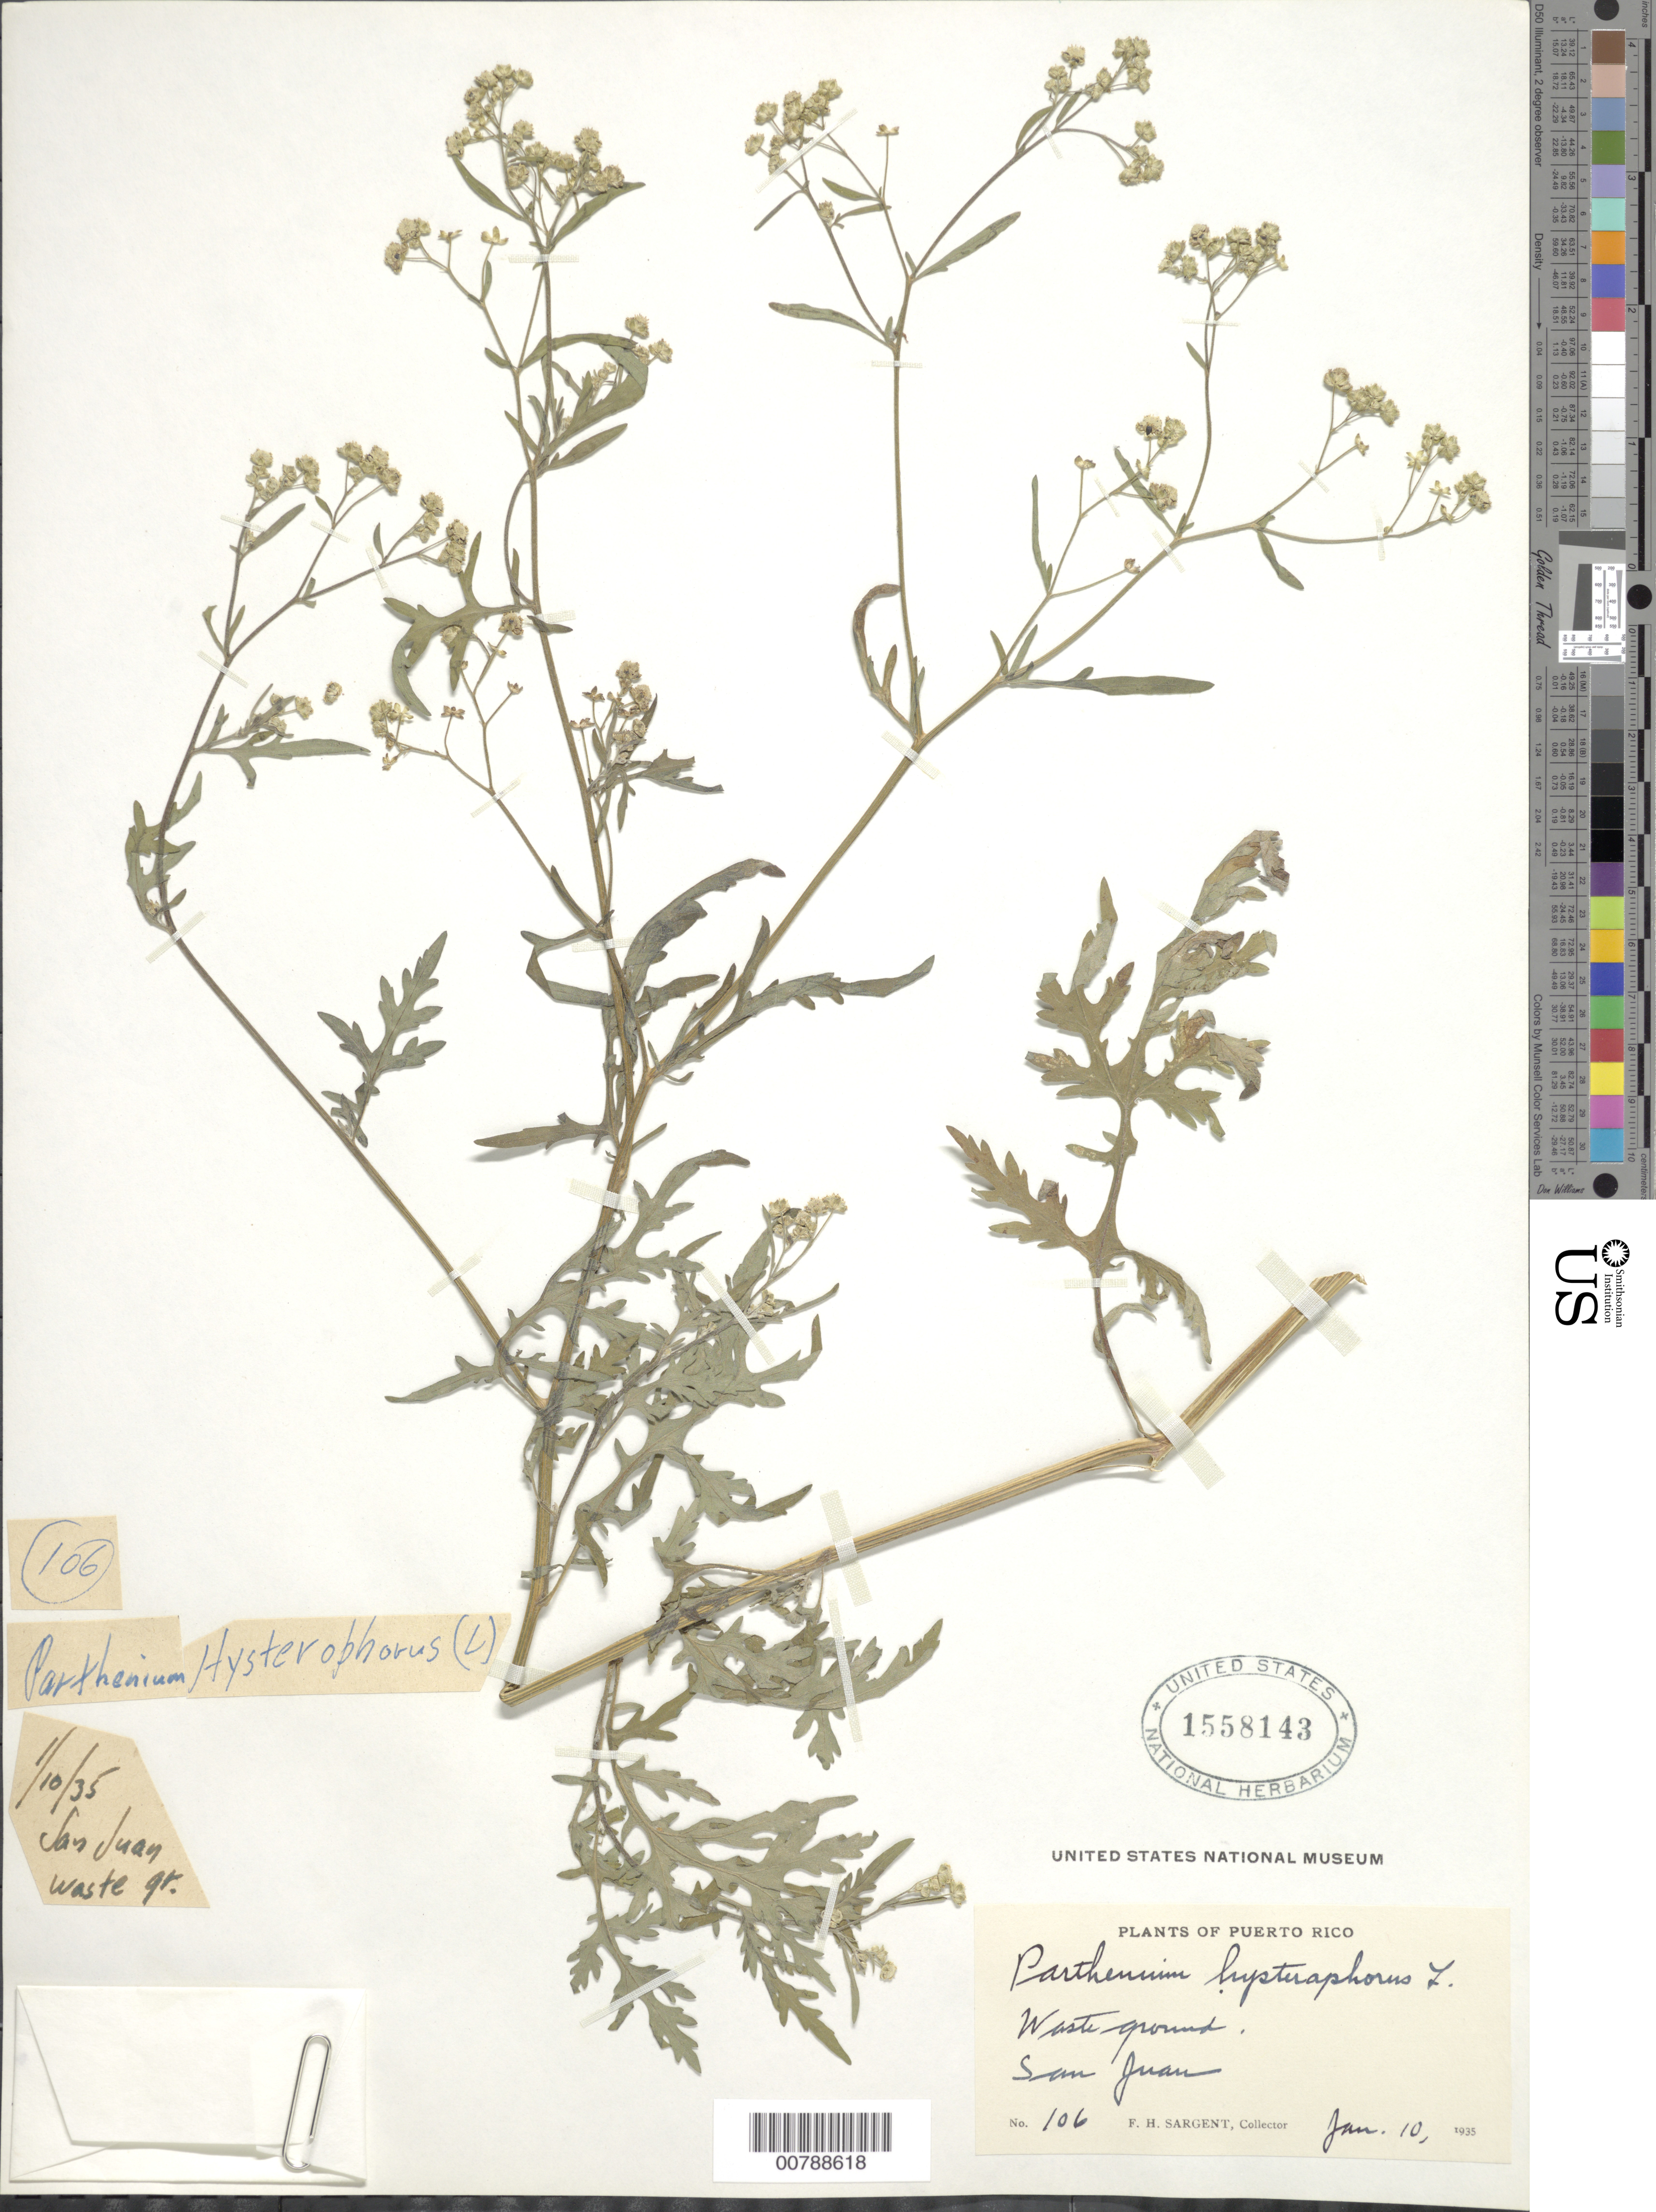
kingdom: Plantae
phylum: Tracheophyta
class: Magnoliopsida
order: Asterales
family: Asteraceae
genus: Parthenium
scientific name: Parthenium hysterophorus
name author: L.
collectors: F. H. Sargent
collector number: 106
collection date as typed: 10 Jan 1935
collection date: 1935-01-10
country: Puerto Rico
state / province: San Juan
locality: San Juan, waste ground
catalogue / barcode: US 1558143